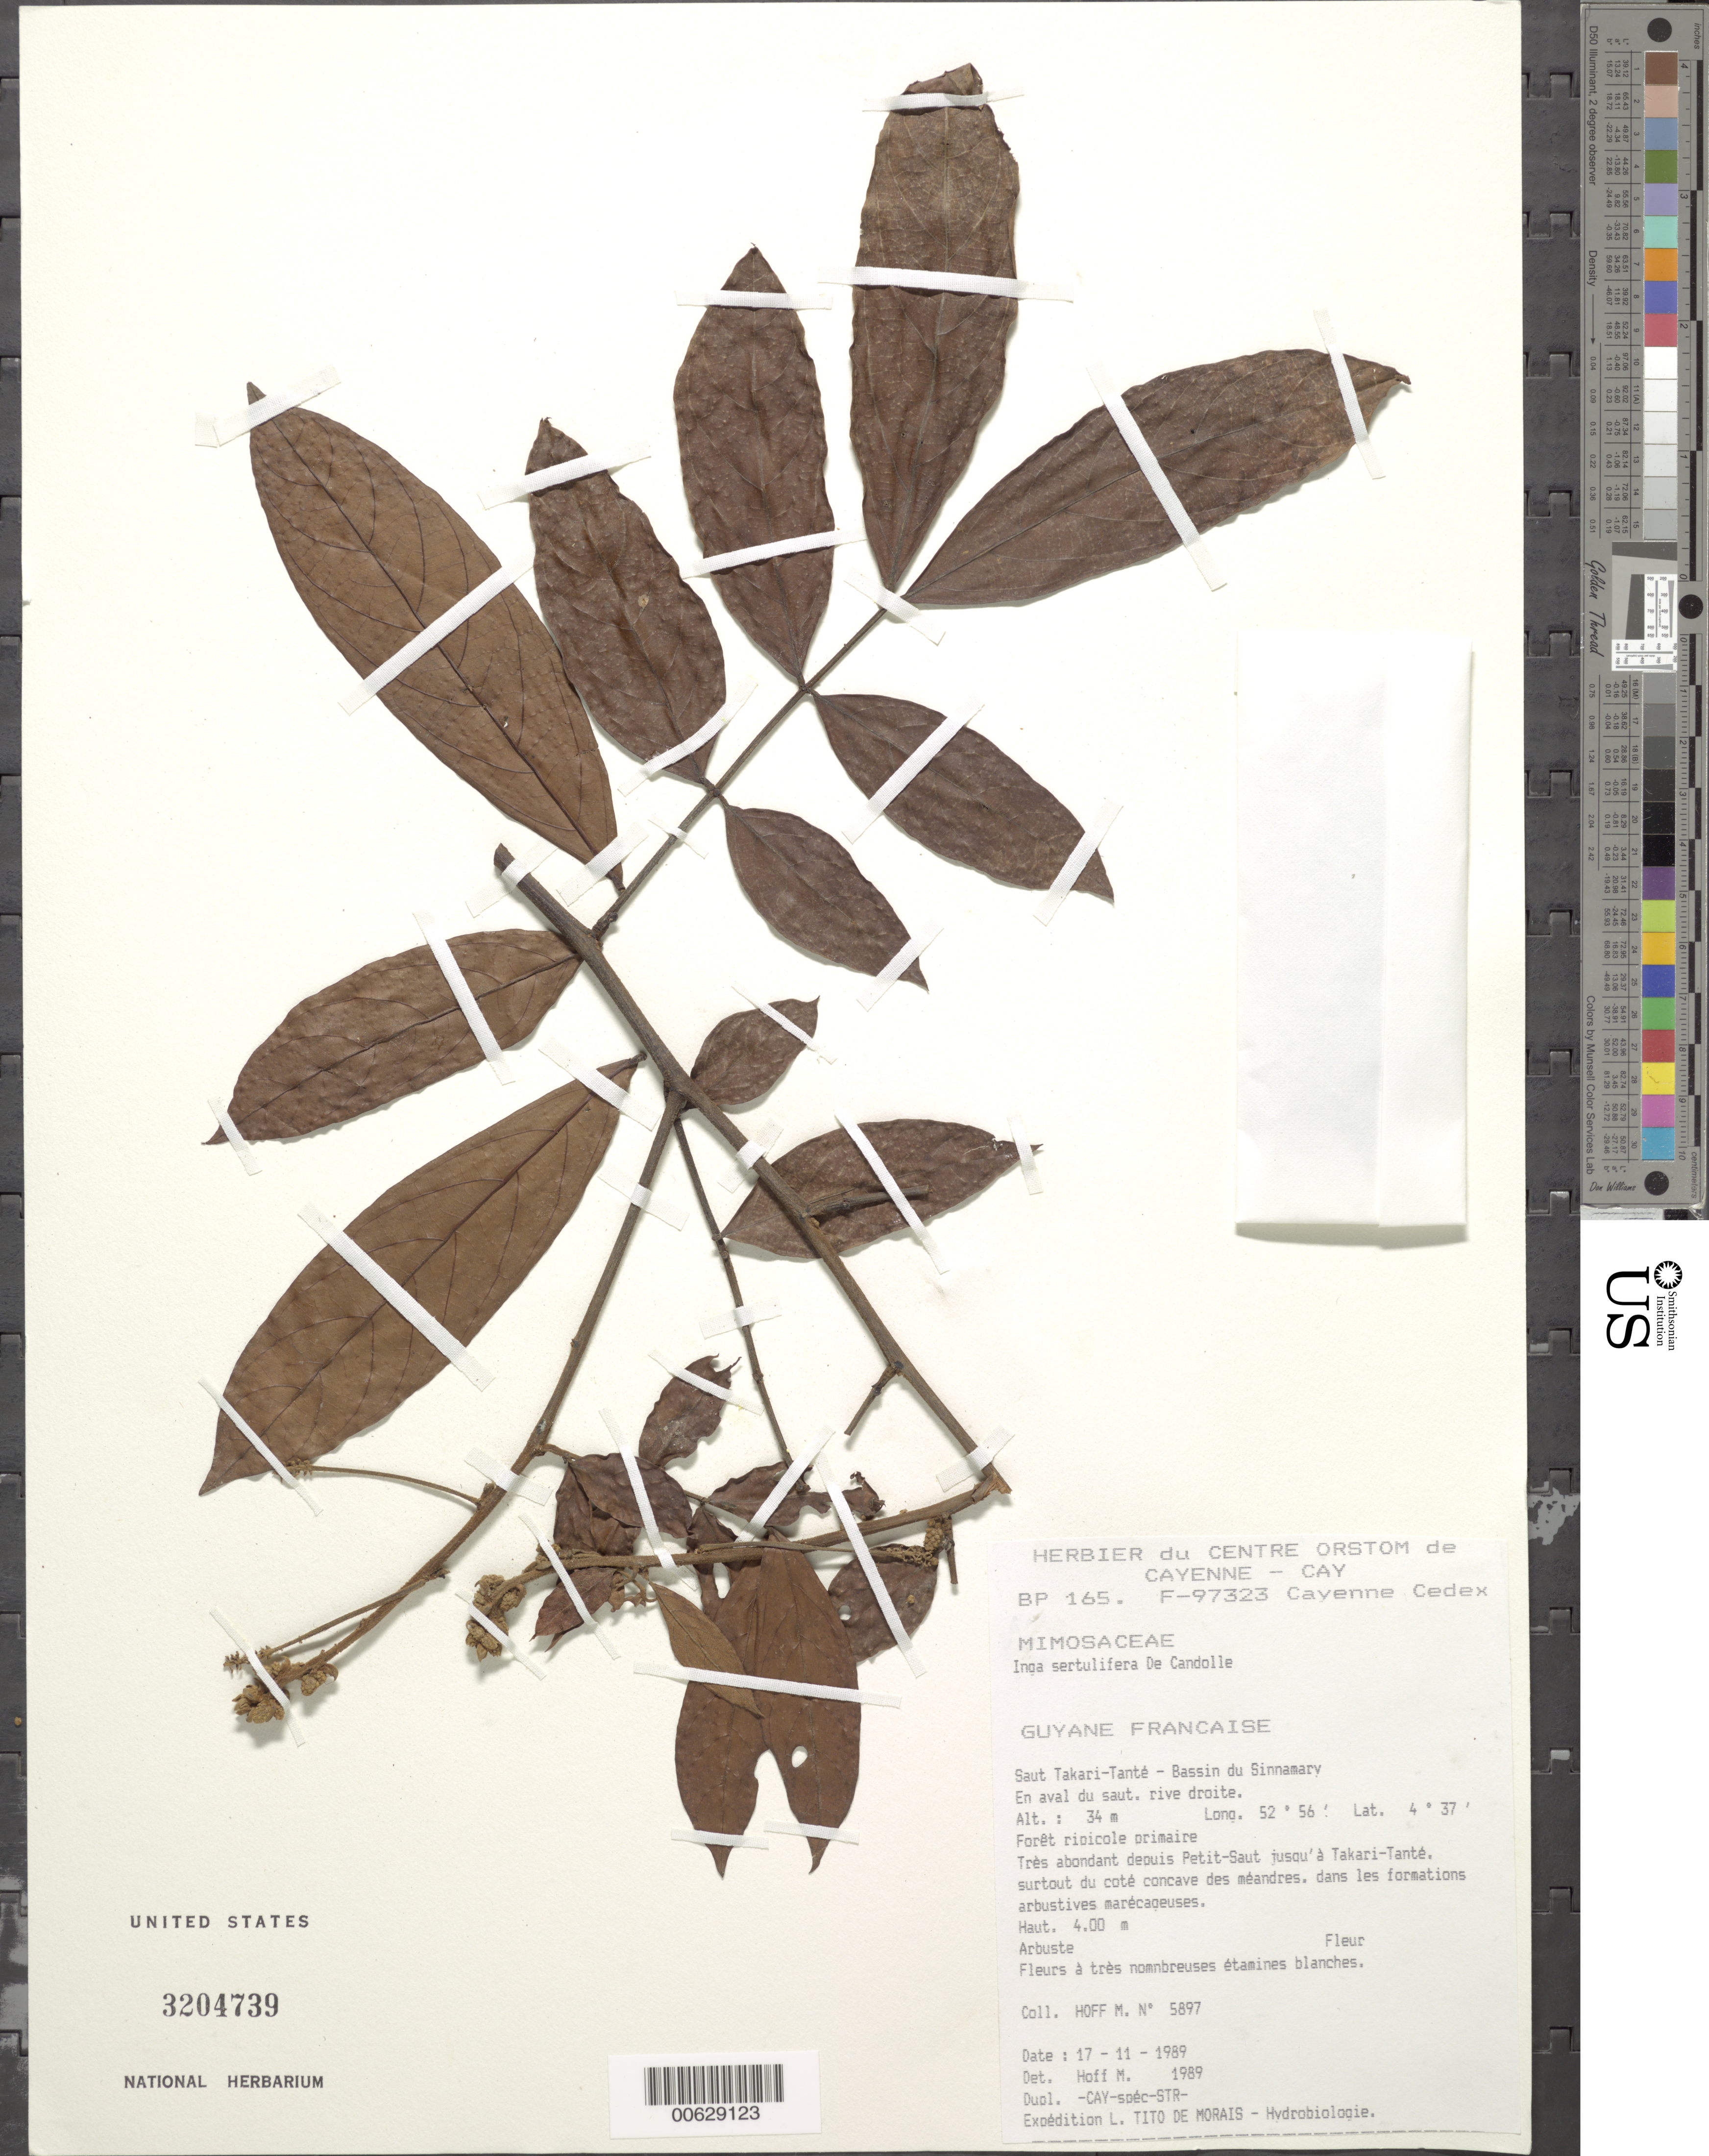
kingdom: Plantae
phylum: Tracheophyta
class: Magnoliopsida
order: Fabales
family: Fabaceae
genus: Inga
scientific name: Inga sertulifera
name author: DC.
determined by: Hoff, M.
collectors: M. Hoff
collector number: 5897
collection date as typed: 17-Nov-89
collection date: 1989-11-17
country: French Guiana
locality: Saut Takari-Tanté, Bassin du Sinnamary; Petit-Saut jusqu'a Takari-Tante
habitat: Foret ripicole primaire; surtout du cote concave des meandres dans les formations arbustives marecageuses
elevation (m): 34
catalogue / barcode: US 3204739